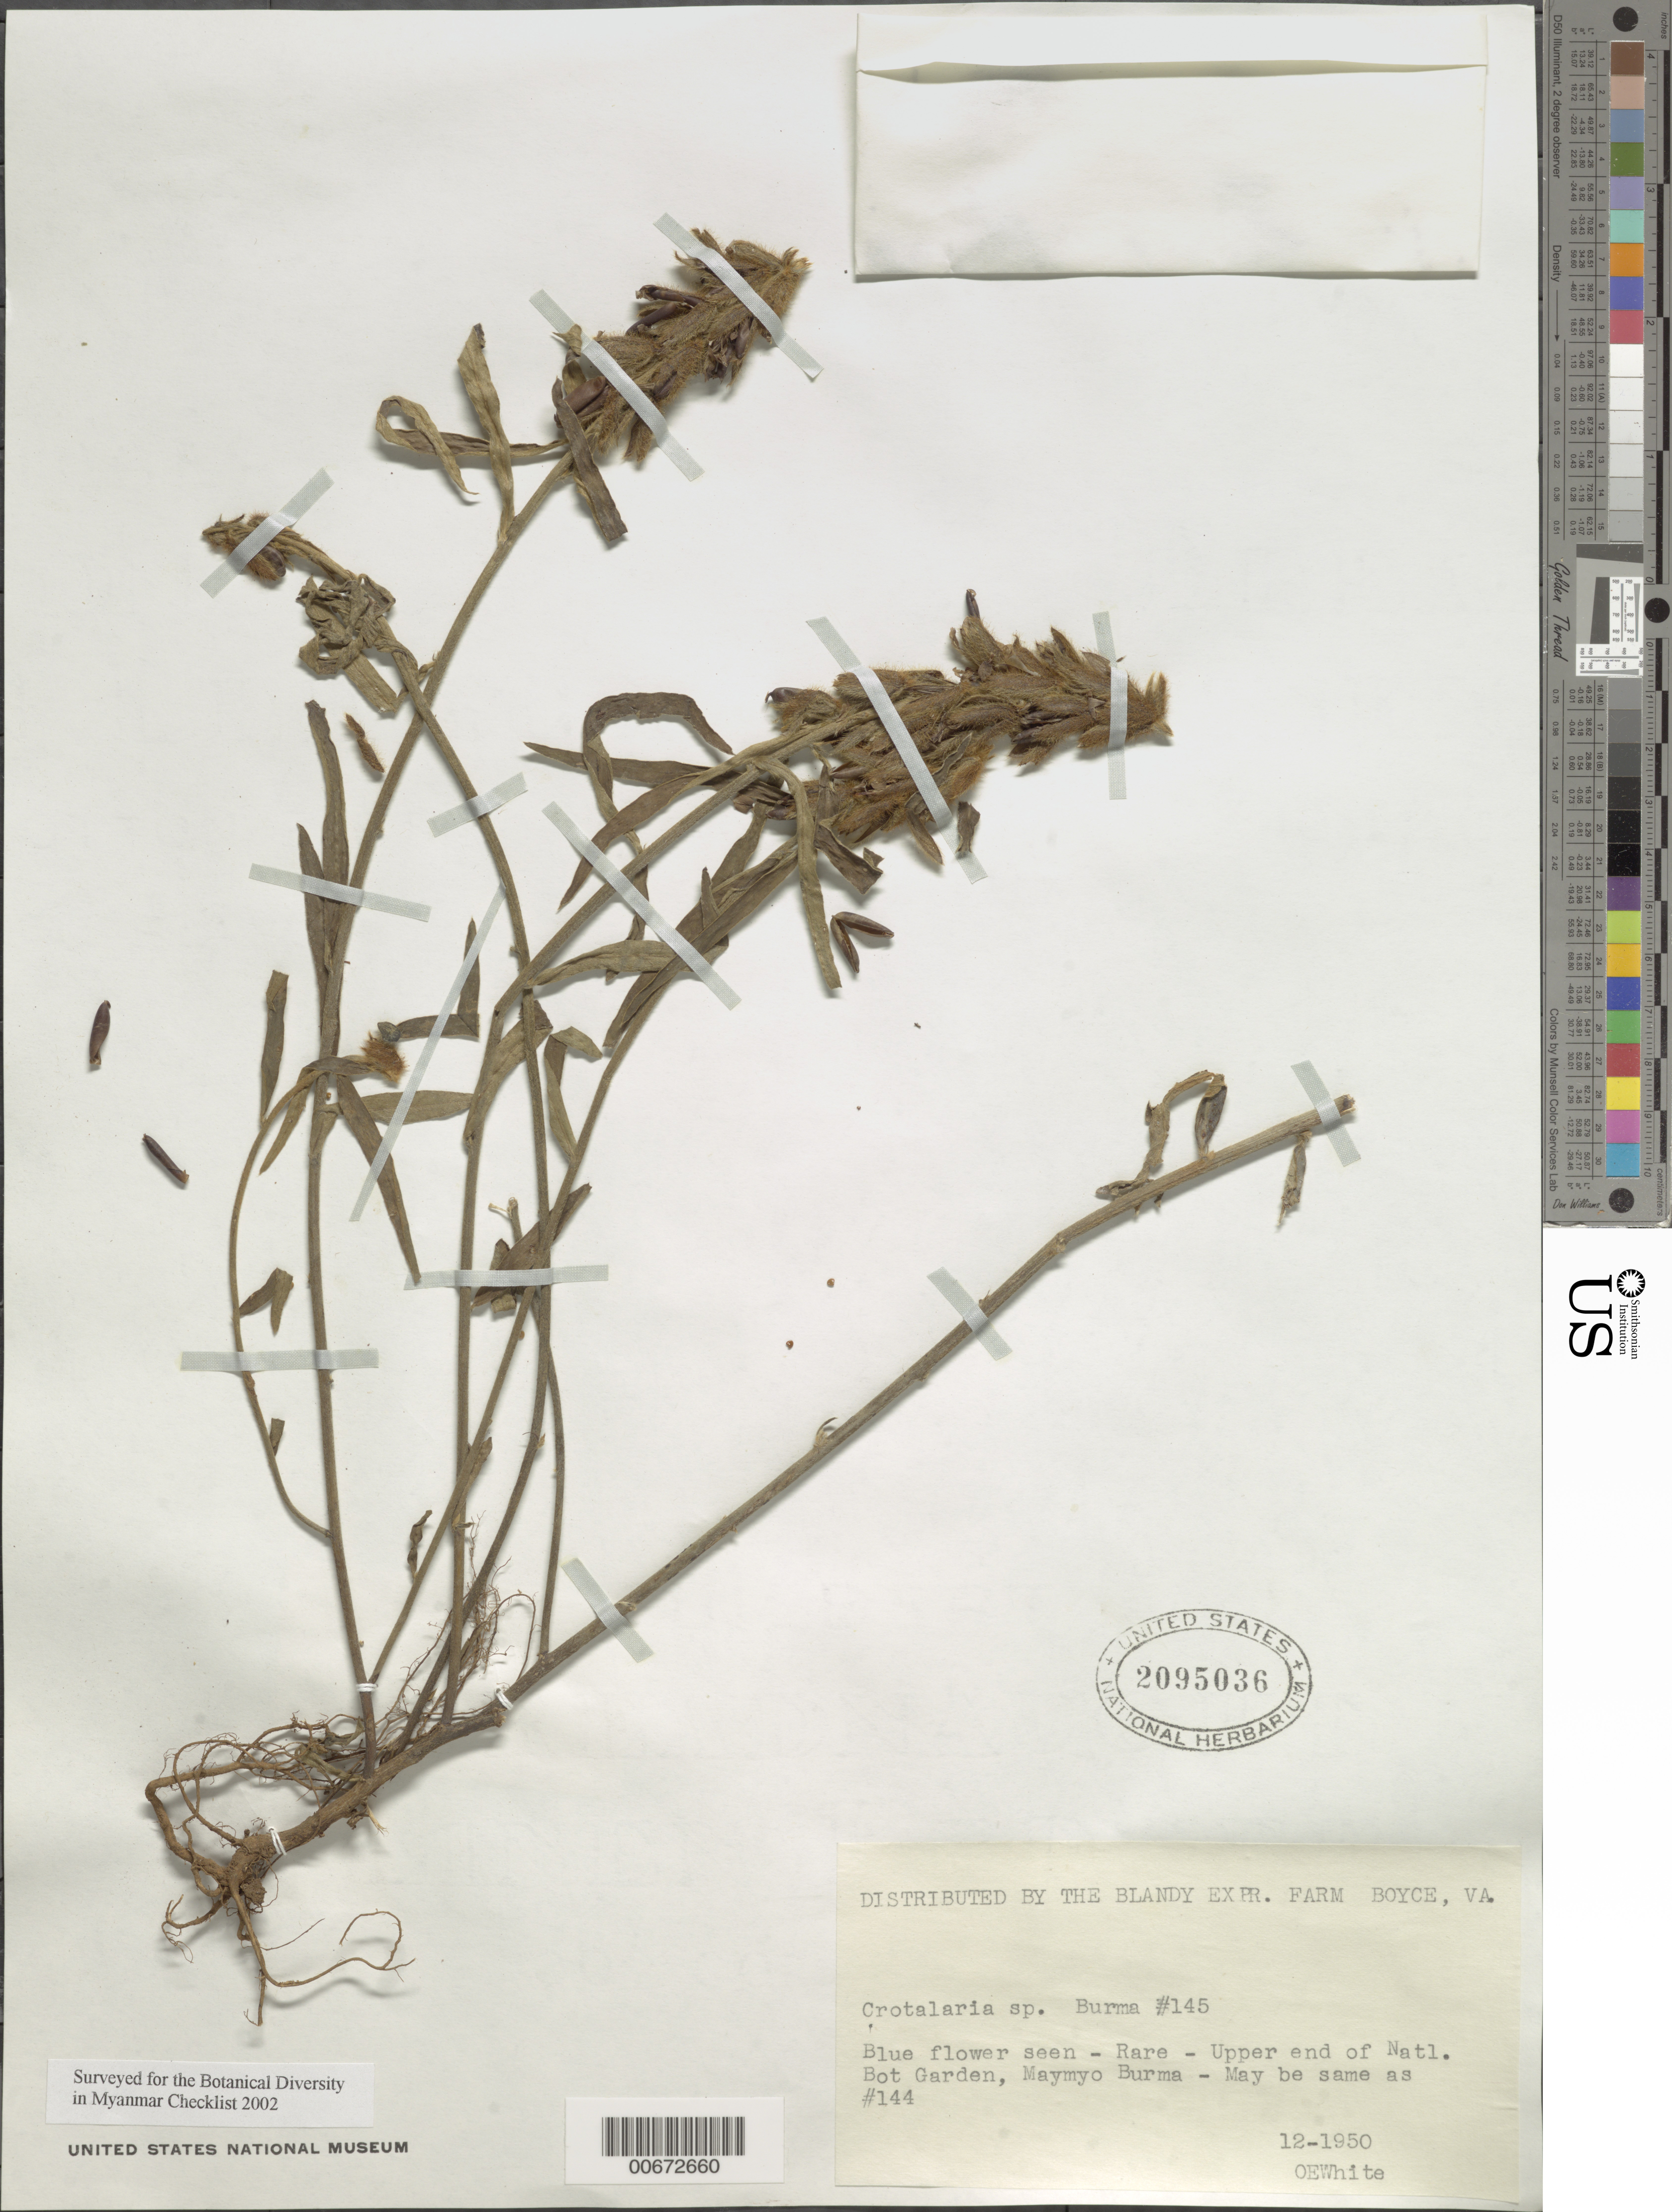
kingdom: Plantae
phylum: Tracheophyta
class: Magnoliopsida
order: Fabales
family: Fabaceae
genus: Crotalaria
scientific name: Crotalaria sp.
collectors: O. E. White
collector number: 145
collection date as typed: Dec 1950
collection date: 1950-12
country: Myanmar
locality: Natl. Bot. Garden, Maymyo.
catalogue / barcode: US 2095036